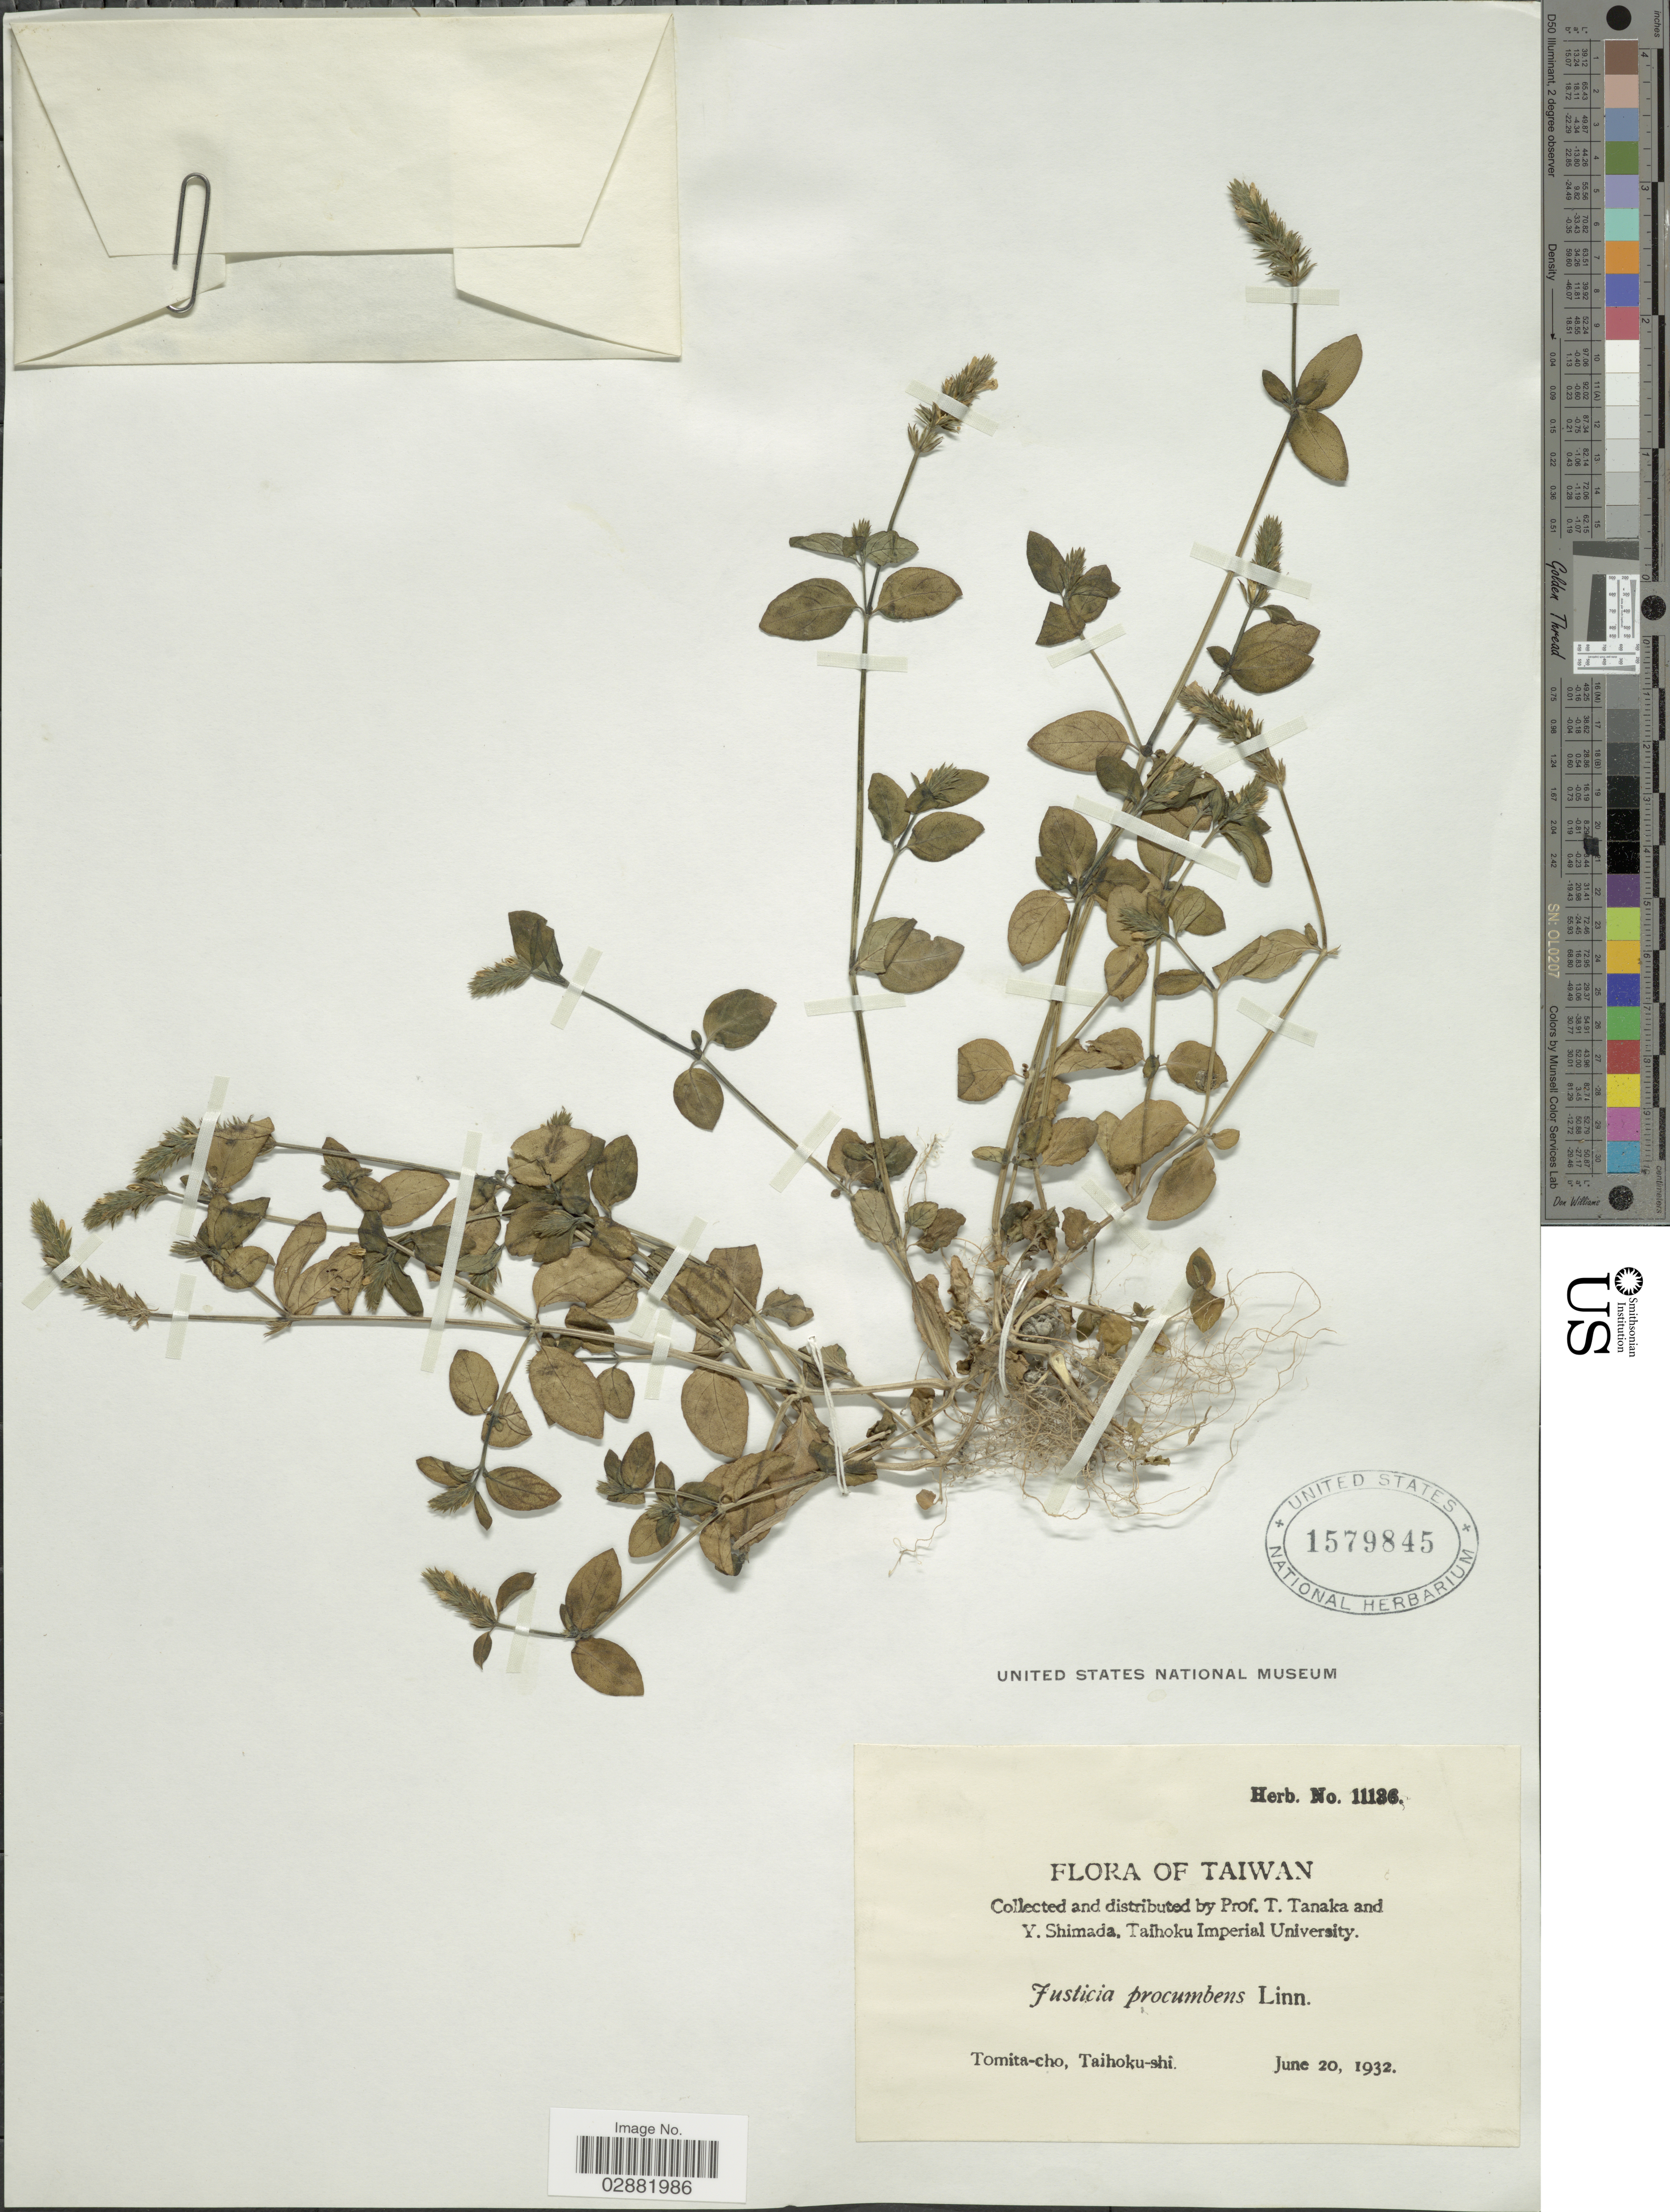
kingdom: Plantae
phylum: Tracheophyta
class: Magnoliopsida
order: Lamiales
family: Acanthaceae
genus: Justicia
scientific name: Justicia procumbens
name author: L.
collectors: T. Tanaka & Y. Shimada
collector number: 11136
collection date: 1932-06-20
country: Taiwan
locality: Tomita-cho, Taihoku-shi.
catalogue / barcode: US 1579845